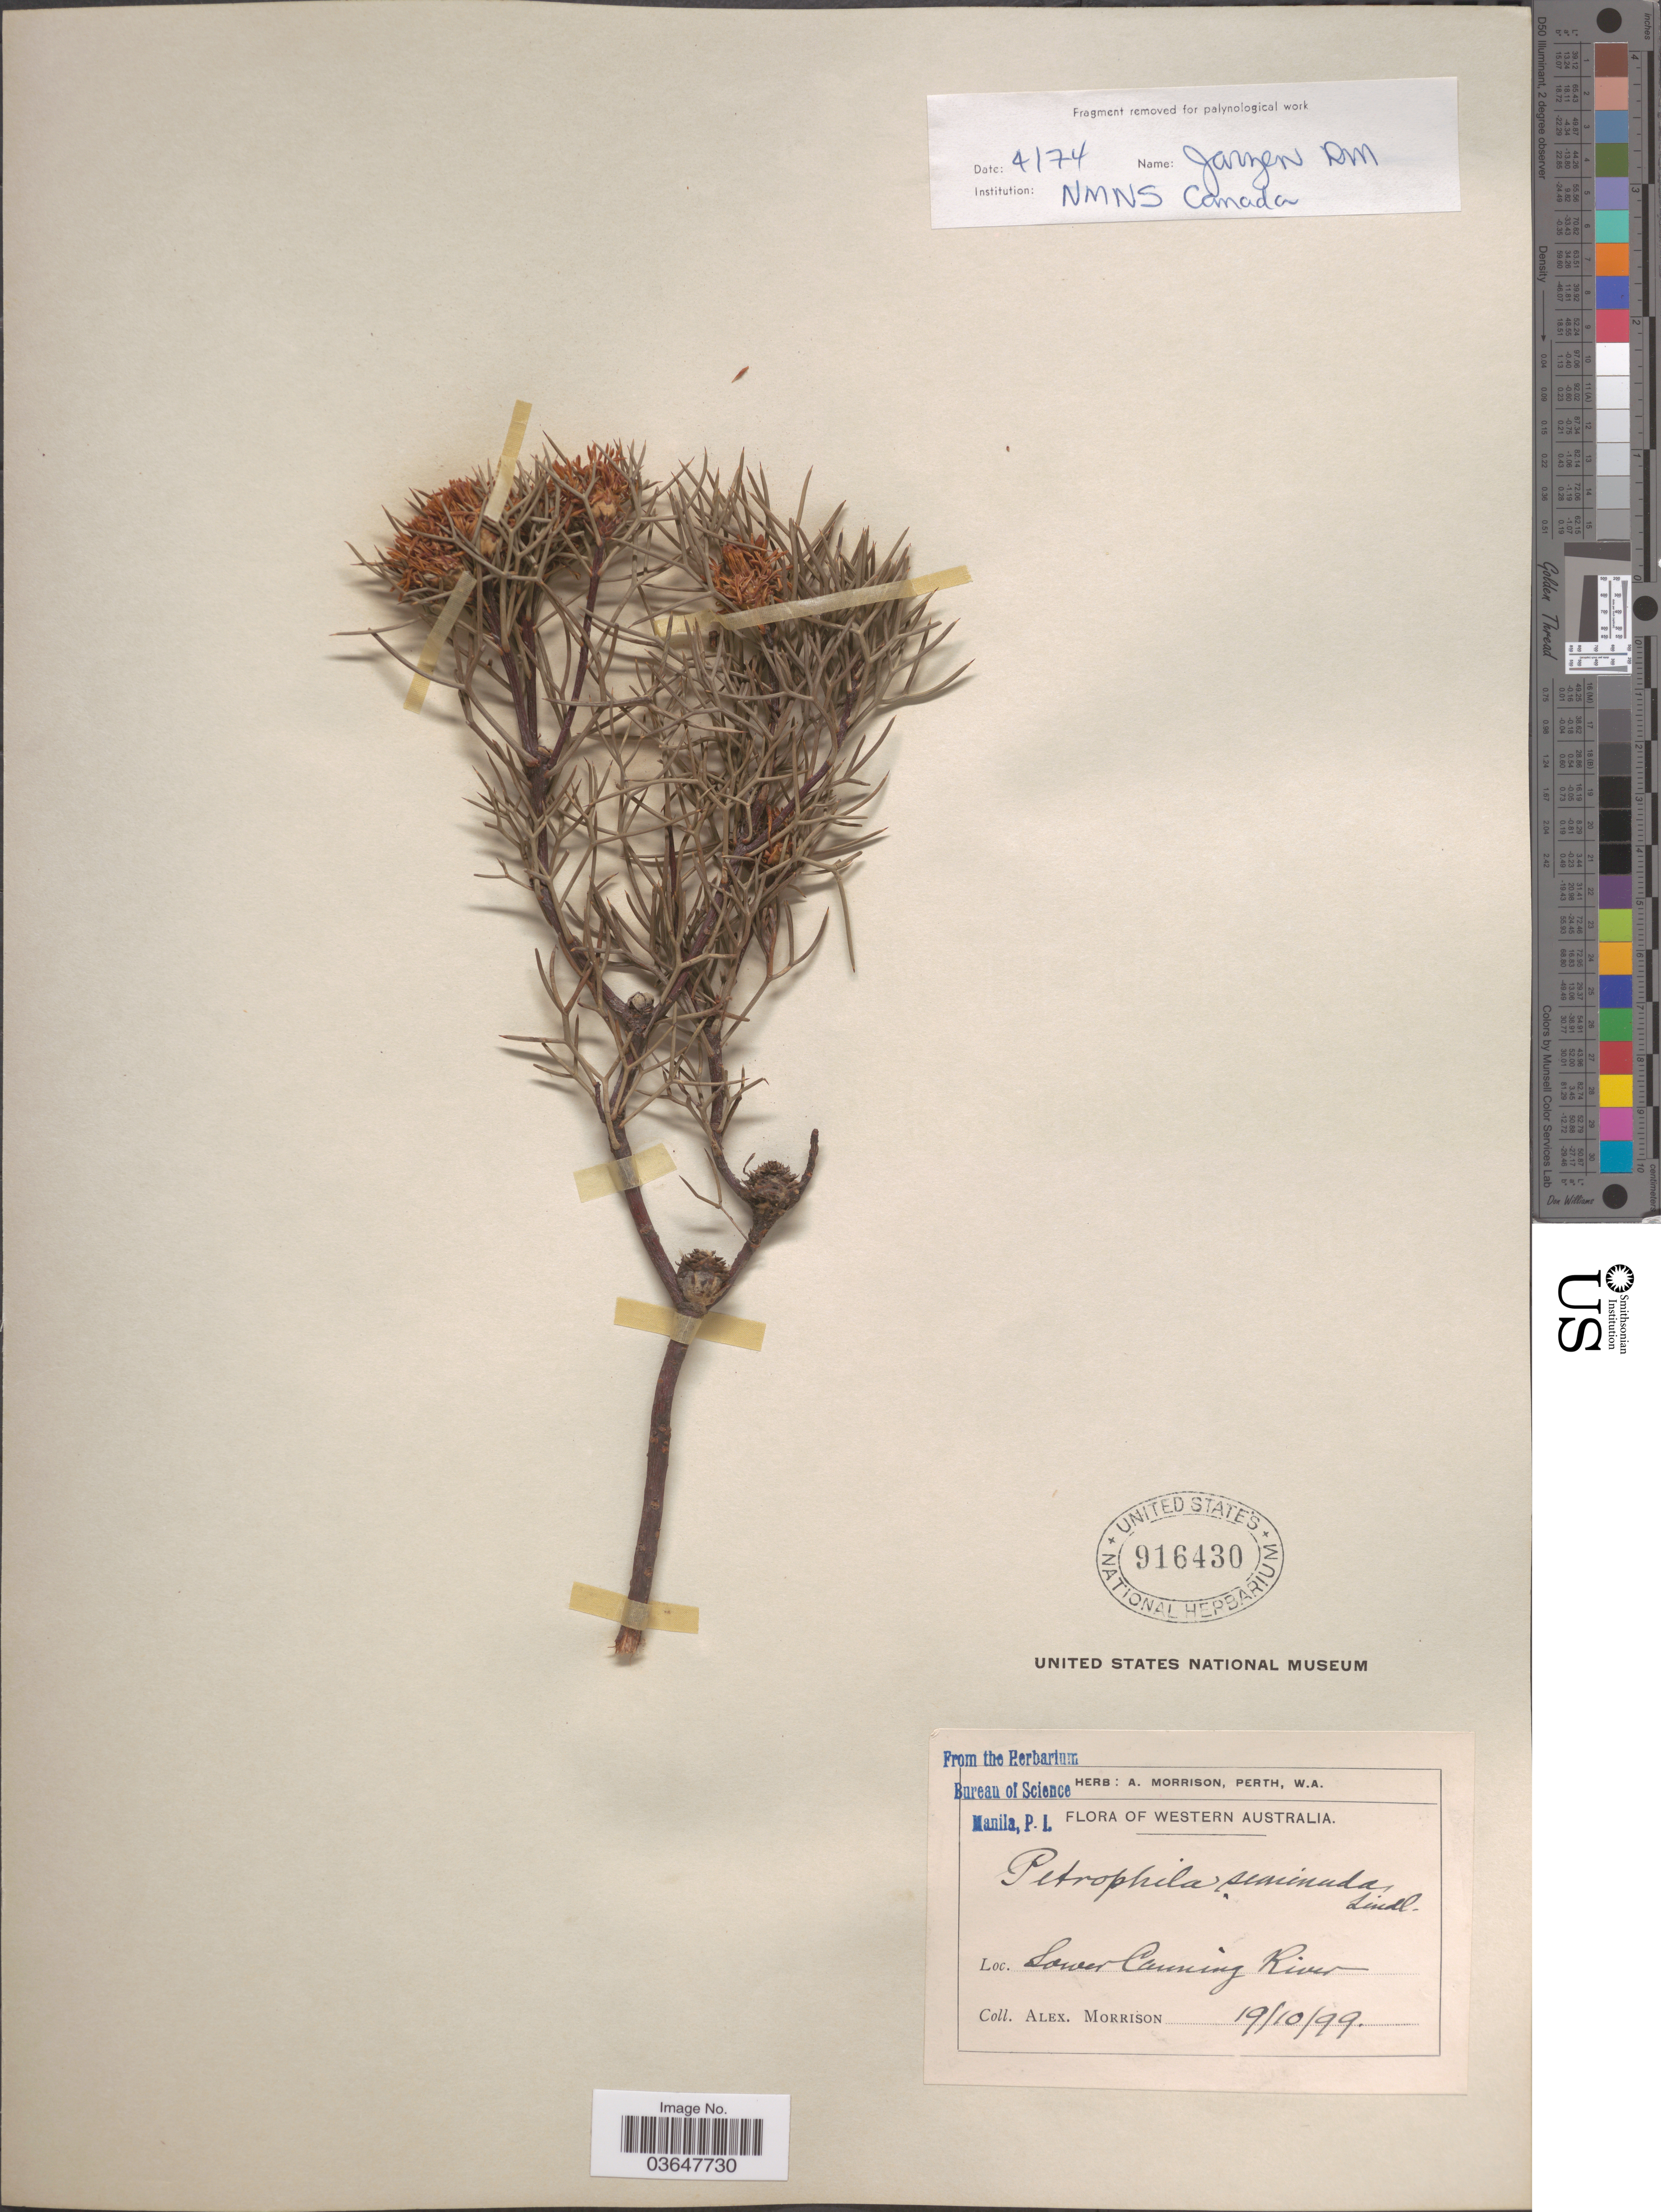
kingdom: Plantae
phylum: Tracheophyta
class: Magnoliopsida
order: Proteales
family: Proteaceae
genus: Petrophile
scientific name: Petrophile seminuda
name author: Lindl.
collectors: A. Morrison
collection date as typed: Transcribed d/m/y: 19/10/99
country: Australia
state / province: Western Australia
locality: Lower Canning River.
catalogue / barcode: US 916430